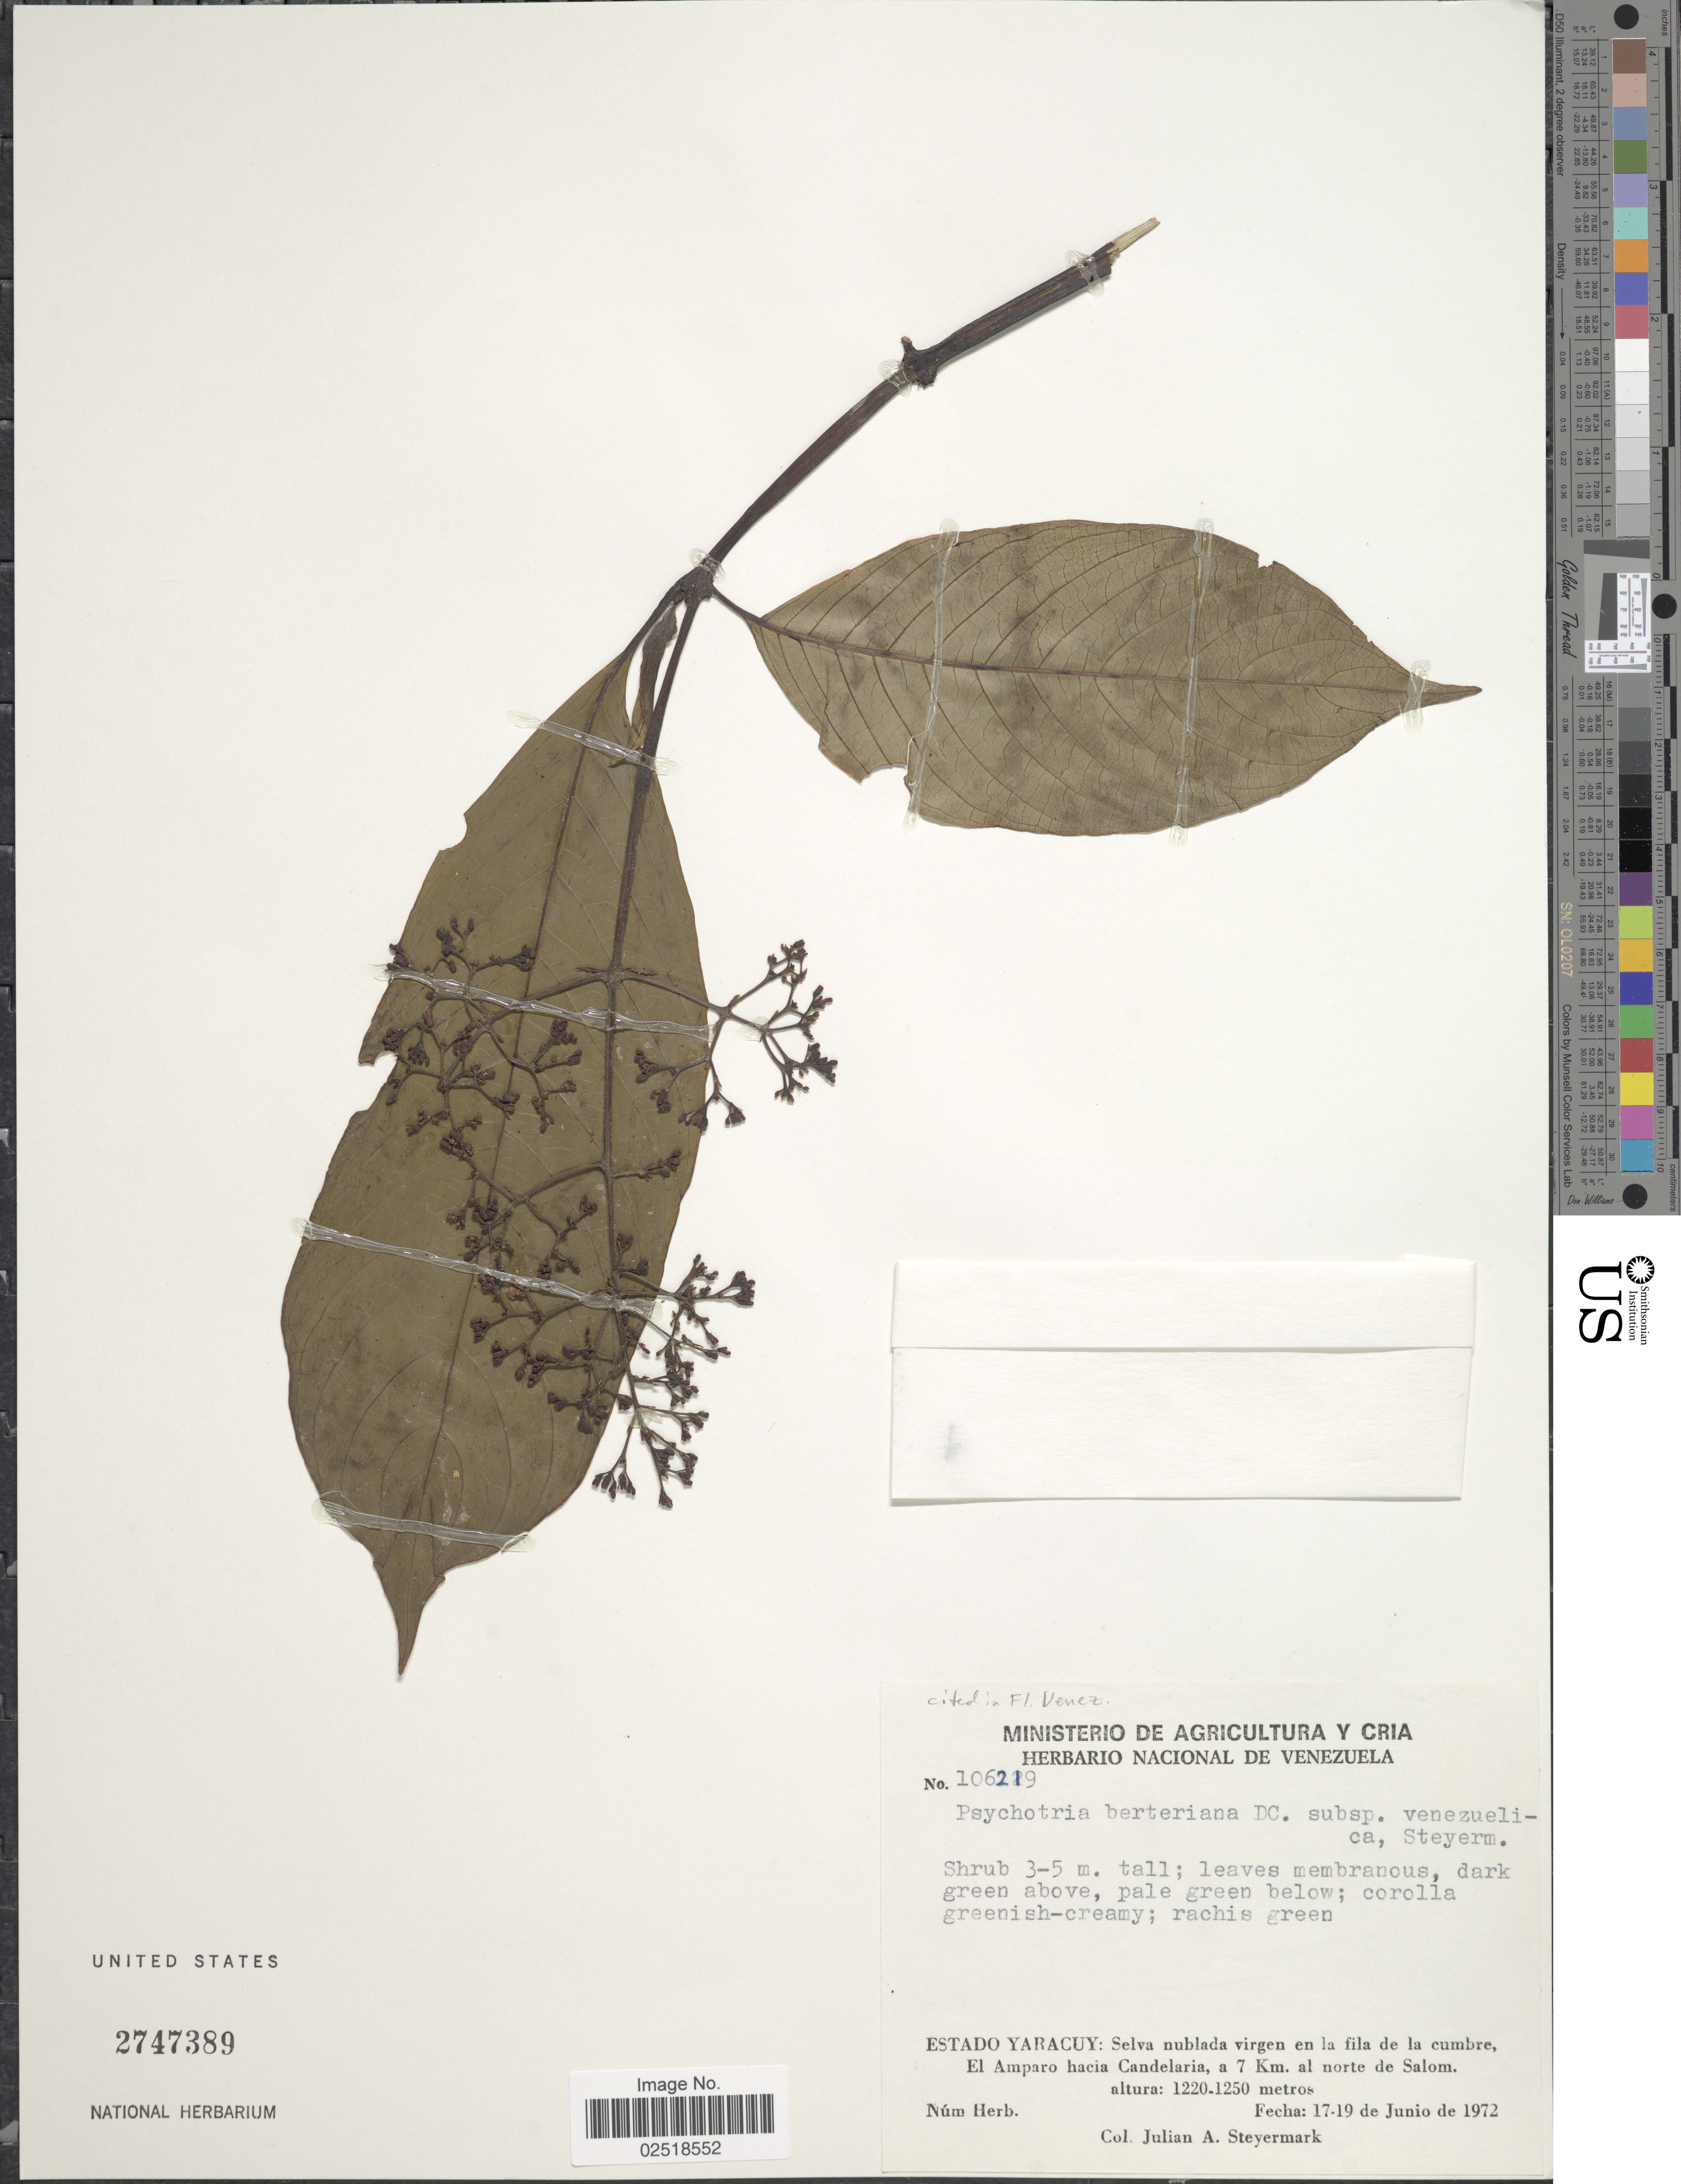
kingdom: Plantae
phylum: Tracheophyta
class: Magnoliopsida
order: Gentianales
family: Rubiaceae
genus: Psychotria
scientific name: Psychotria berteroana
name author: DC.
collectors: J. Steyermark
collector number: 106219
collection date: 1972-06-17/1972-06-19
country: Venezuela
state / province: Yaracuy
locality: Selva nublada virgen en la fila de la cumbre, El Amparo hacia Candelaria, a 7 Km al norte de Salom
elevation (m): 1220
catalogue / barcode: US 2747389